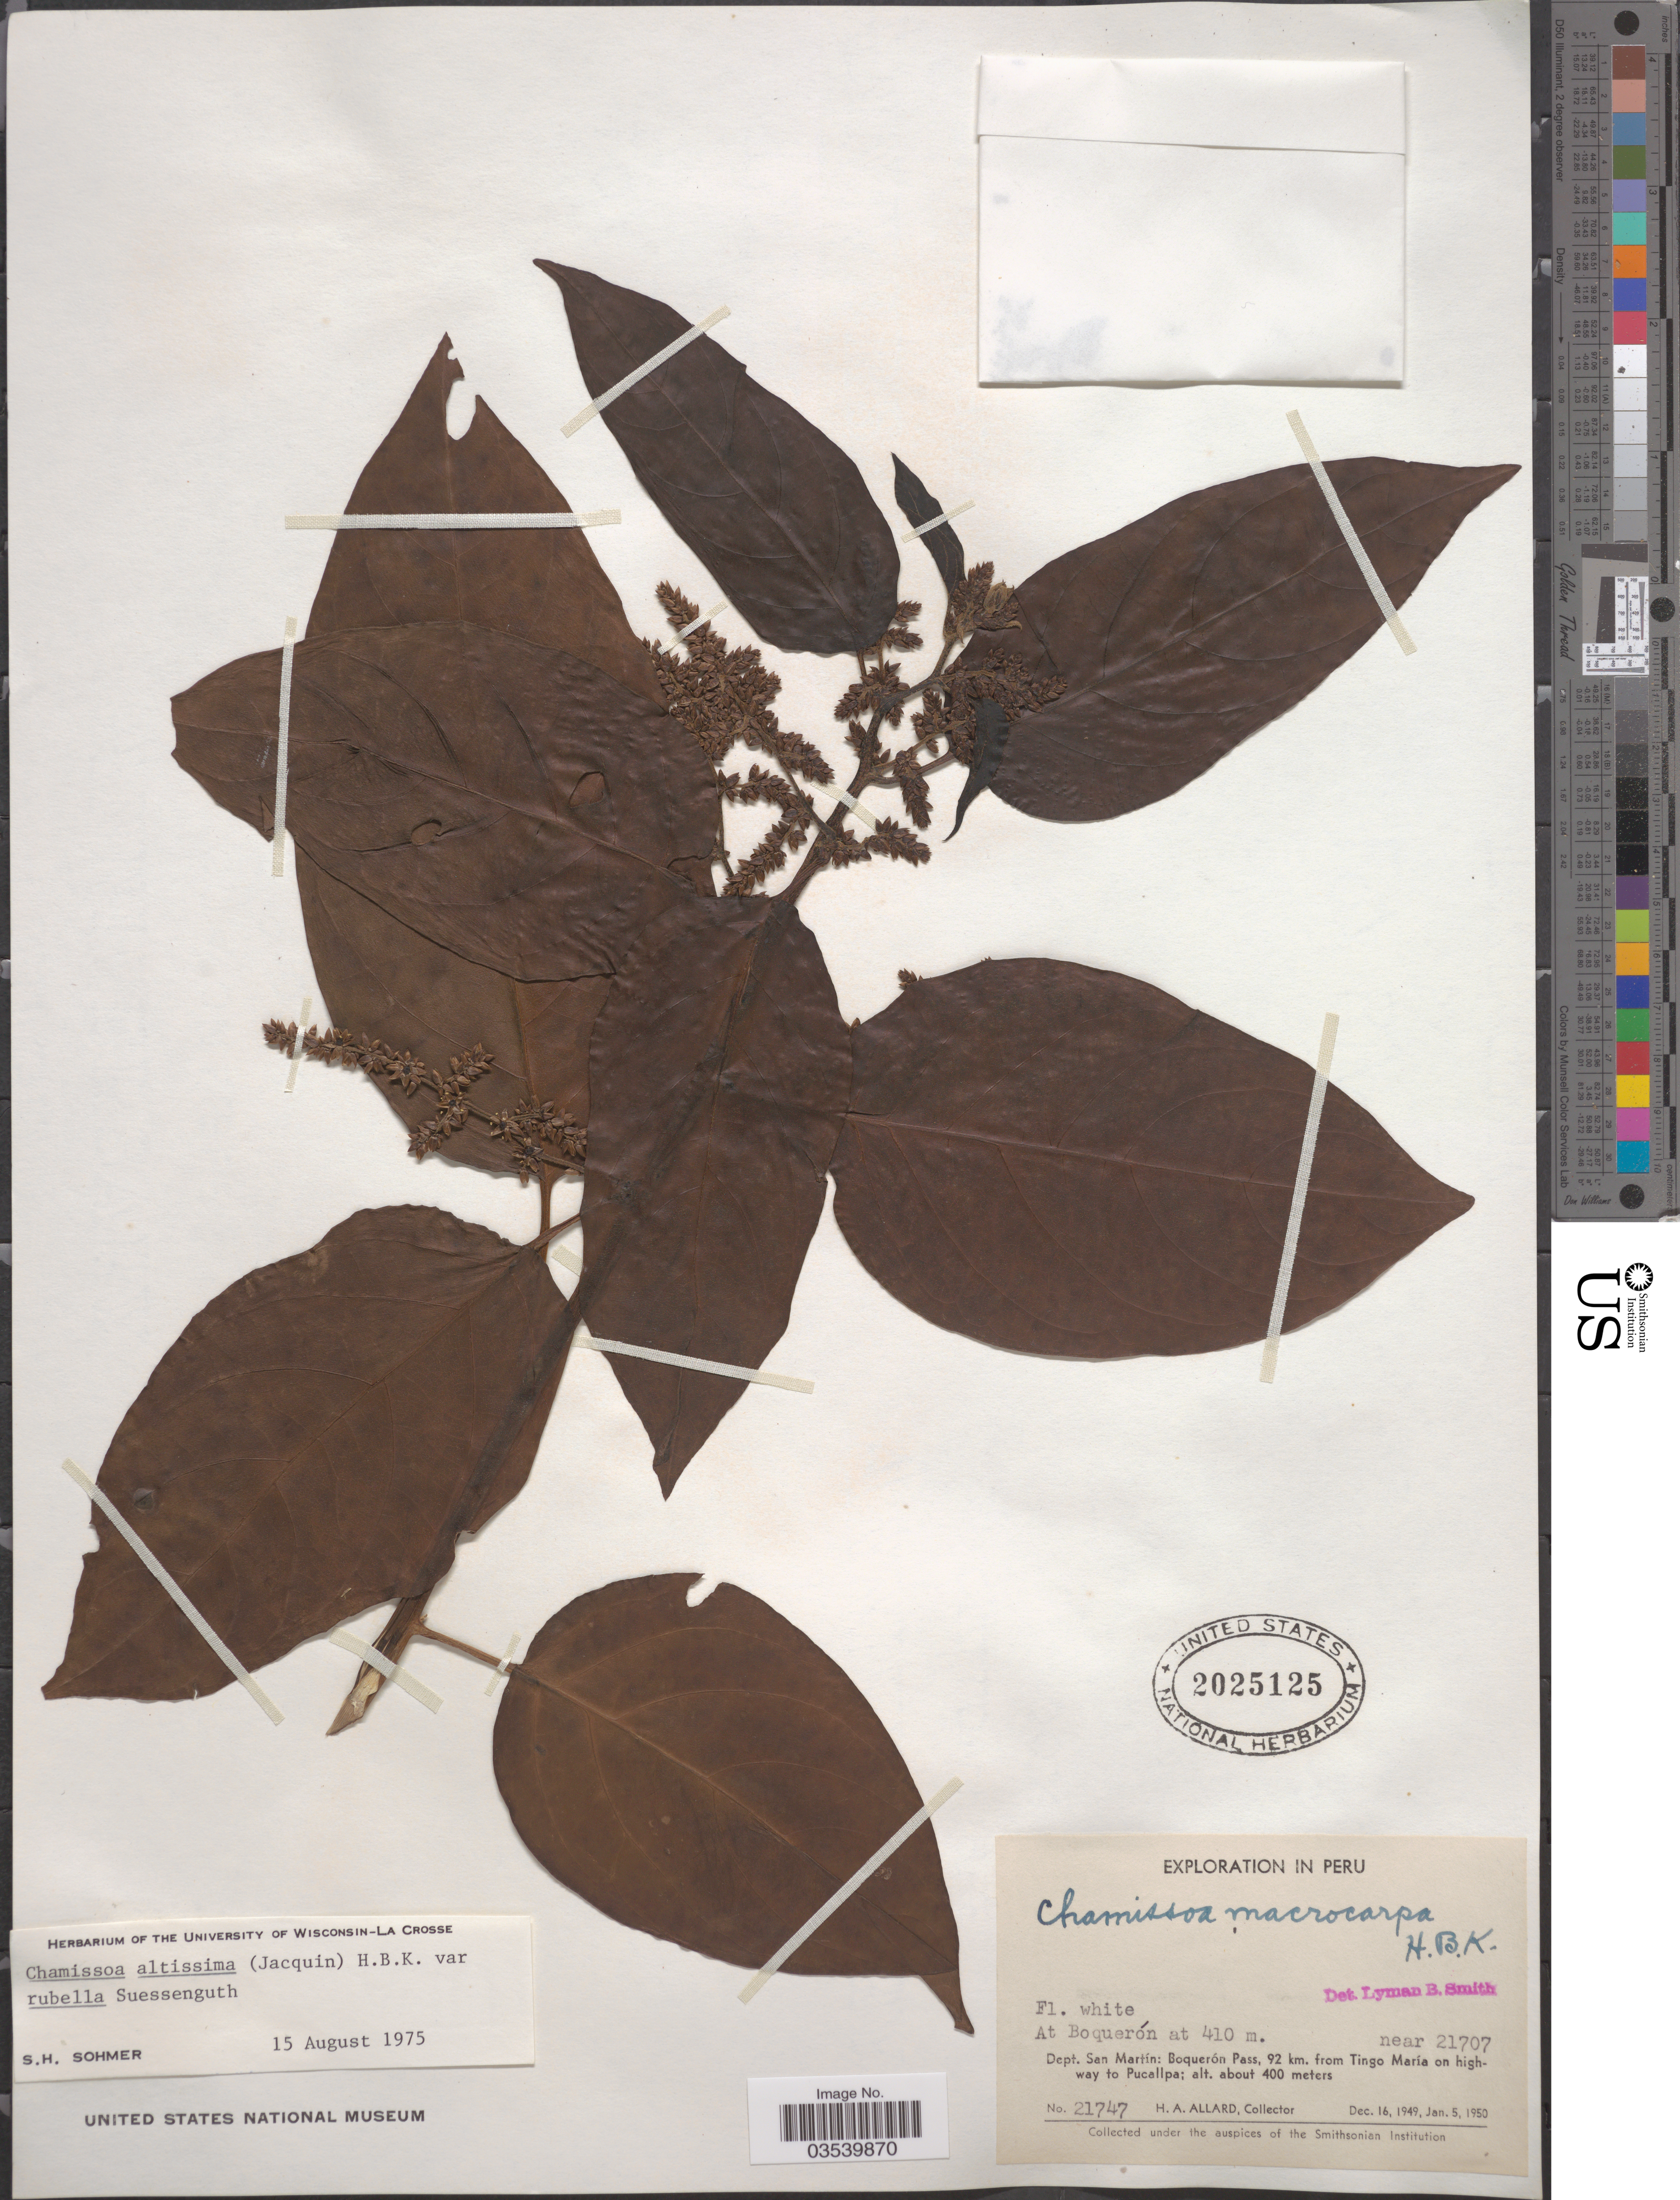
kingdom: Plantae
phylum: Tracheophyta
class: Magnoliopsida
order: Caryophyllales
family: Amaranthaceae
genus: Chamissoa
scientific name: Chamissoa altissima var. rubella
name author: Suess.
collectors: H. A. Allard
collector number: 21747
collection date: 1949-12-16/1950-01-05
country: Peru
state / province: San Martín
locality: At Boquerón. Dept. San Martín: Boquerón Pass, 92 km. from Tingo María on highway to Pucallpa. Near 21707 [unsure placement].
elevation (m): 410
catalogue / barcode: US 2025125